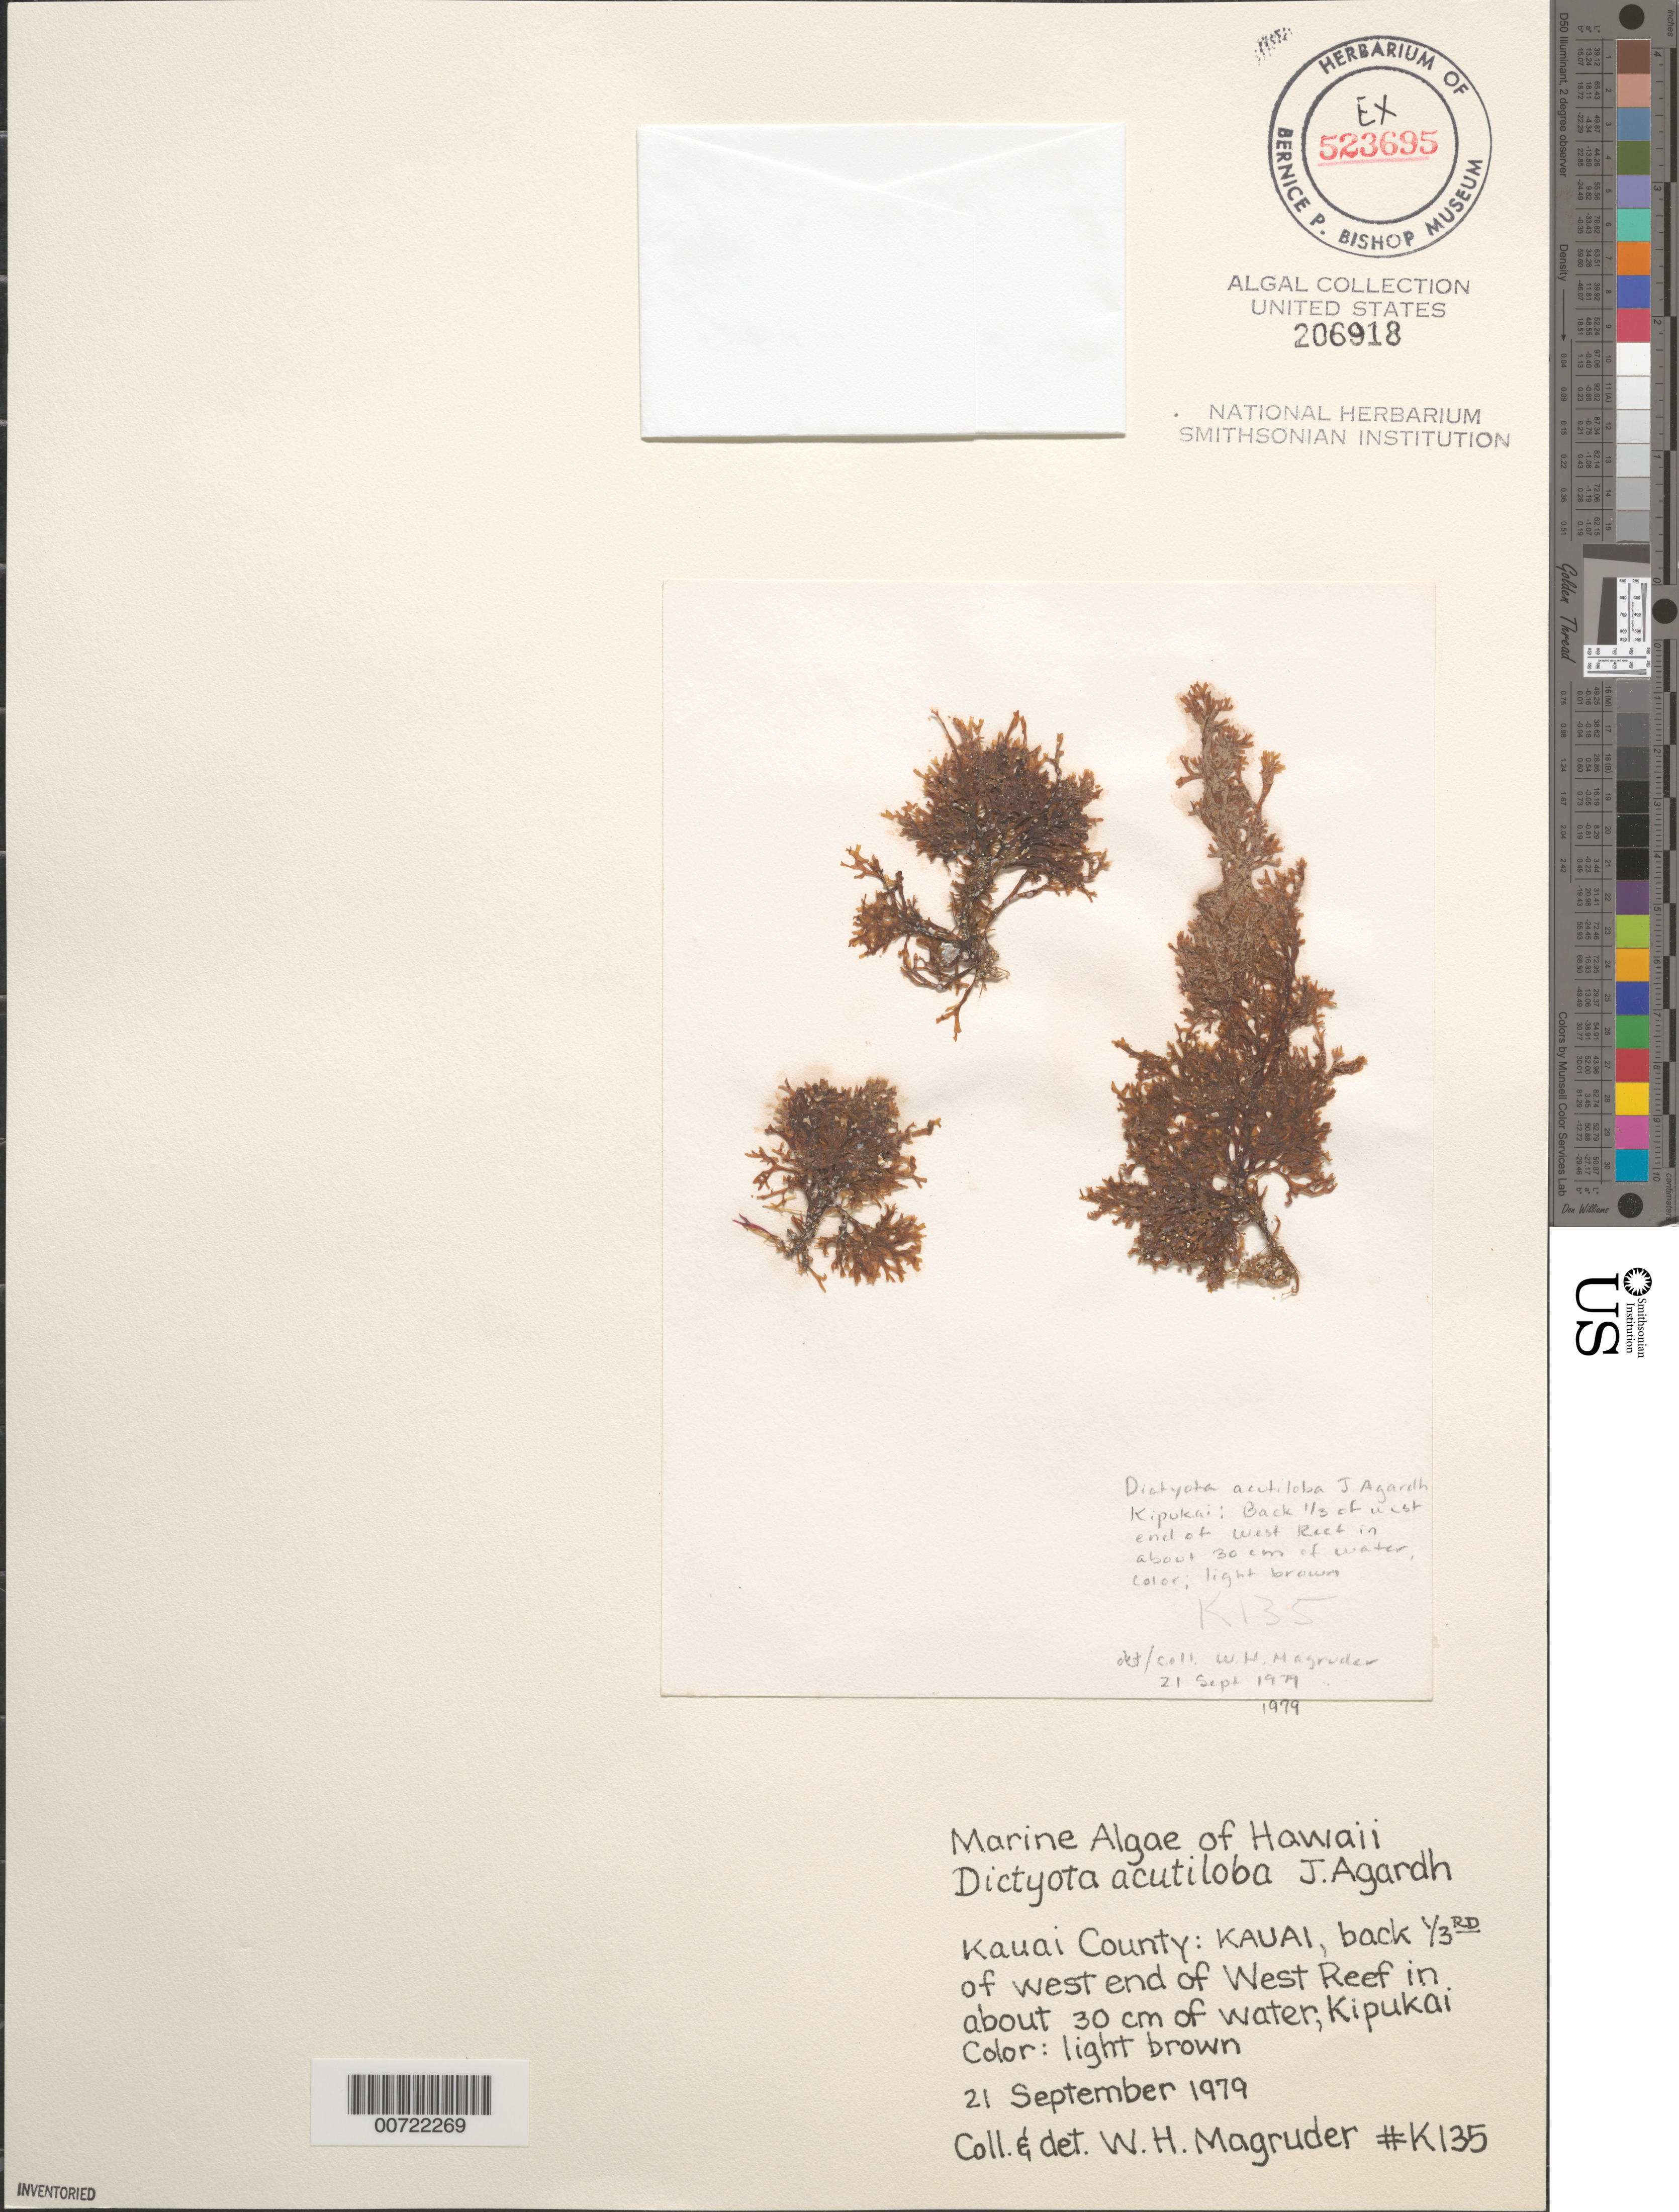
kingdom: Chromista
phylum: Ochrophyta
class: Phaeophyceae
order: Dictyotales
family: Dictyotaceae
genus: Dictyota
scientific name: Dictyota acutiloba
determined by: Magruder, W. H.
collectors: W. Magruder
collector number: K135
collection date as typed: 21 Sep 1979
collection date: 1979-09-21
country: United States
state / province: Hawaii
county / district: Kauai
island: Kaua'i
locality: Kipukai, West Reef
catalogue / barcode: US 206918